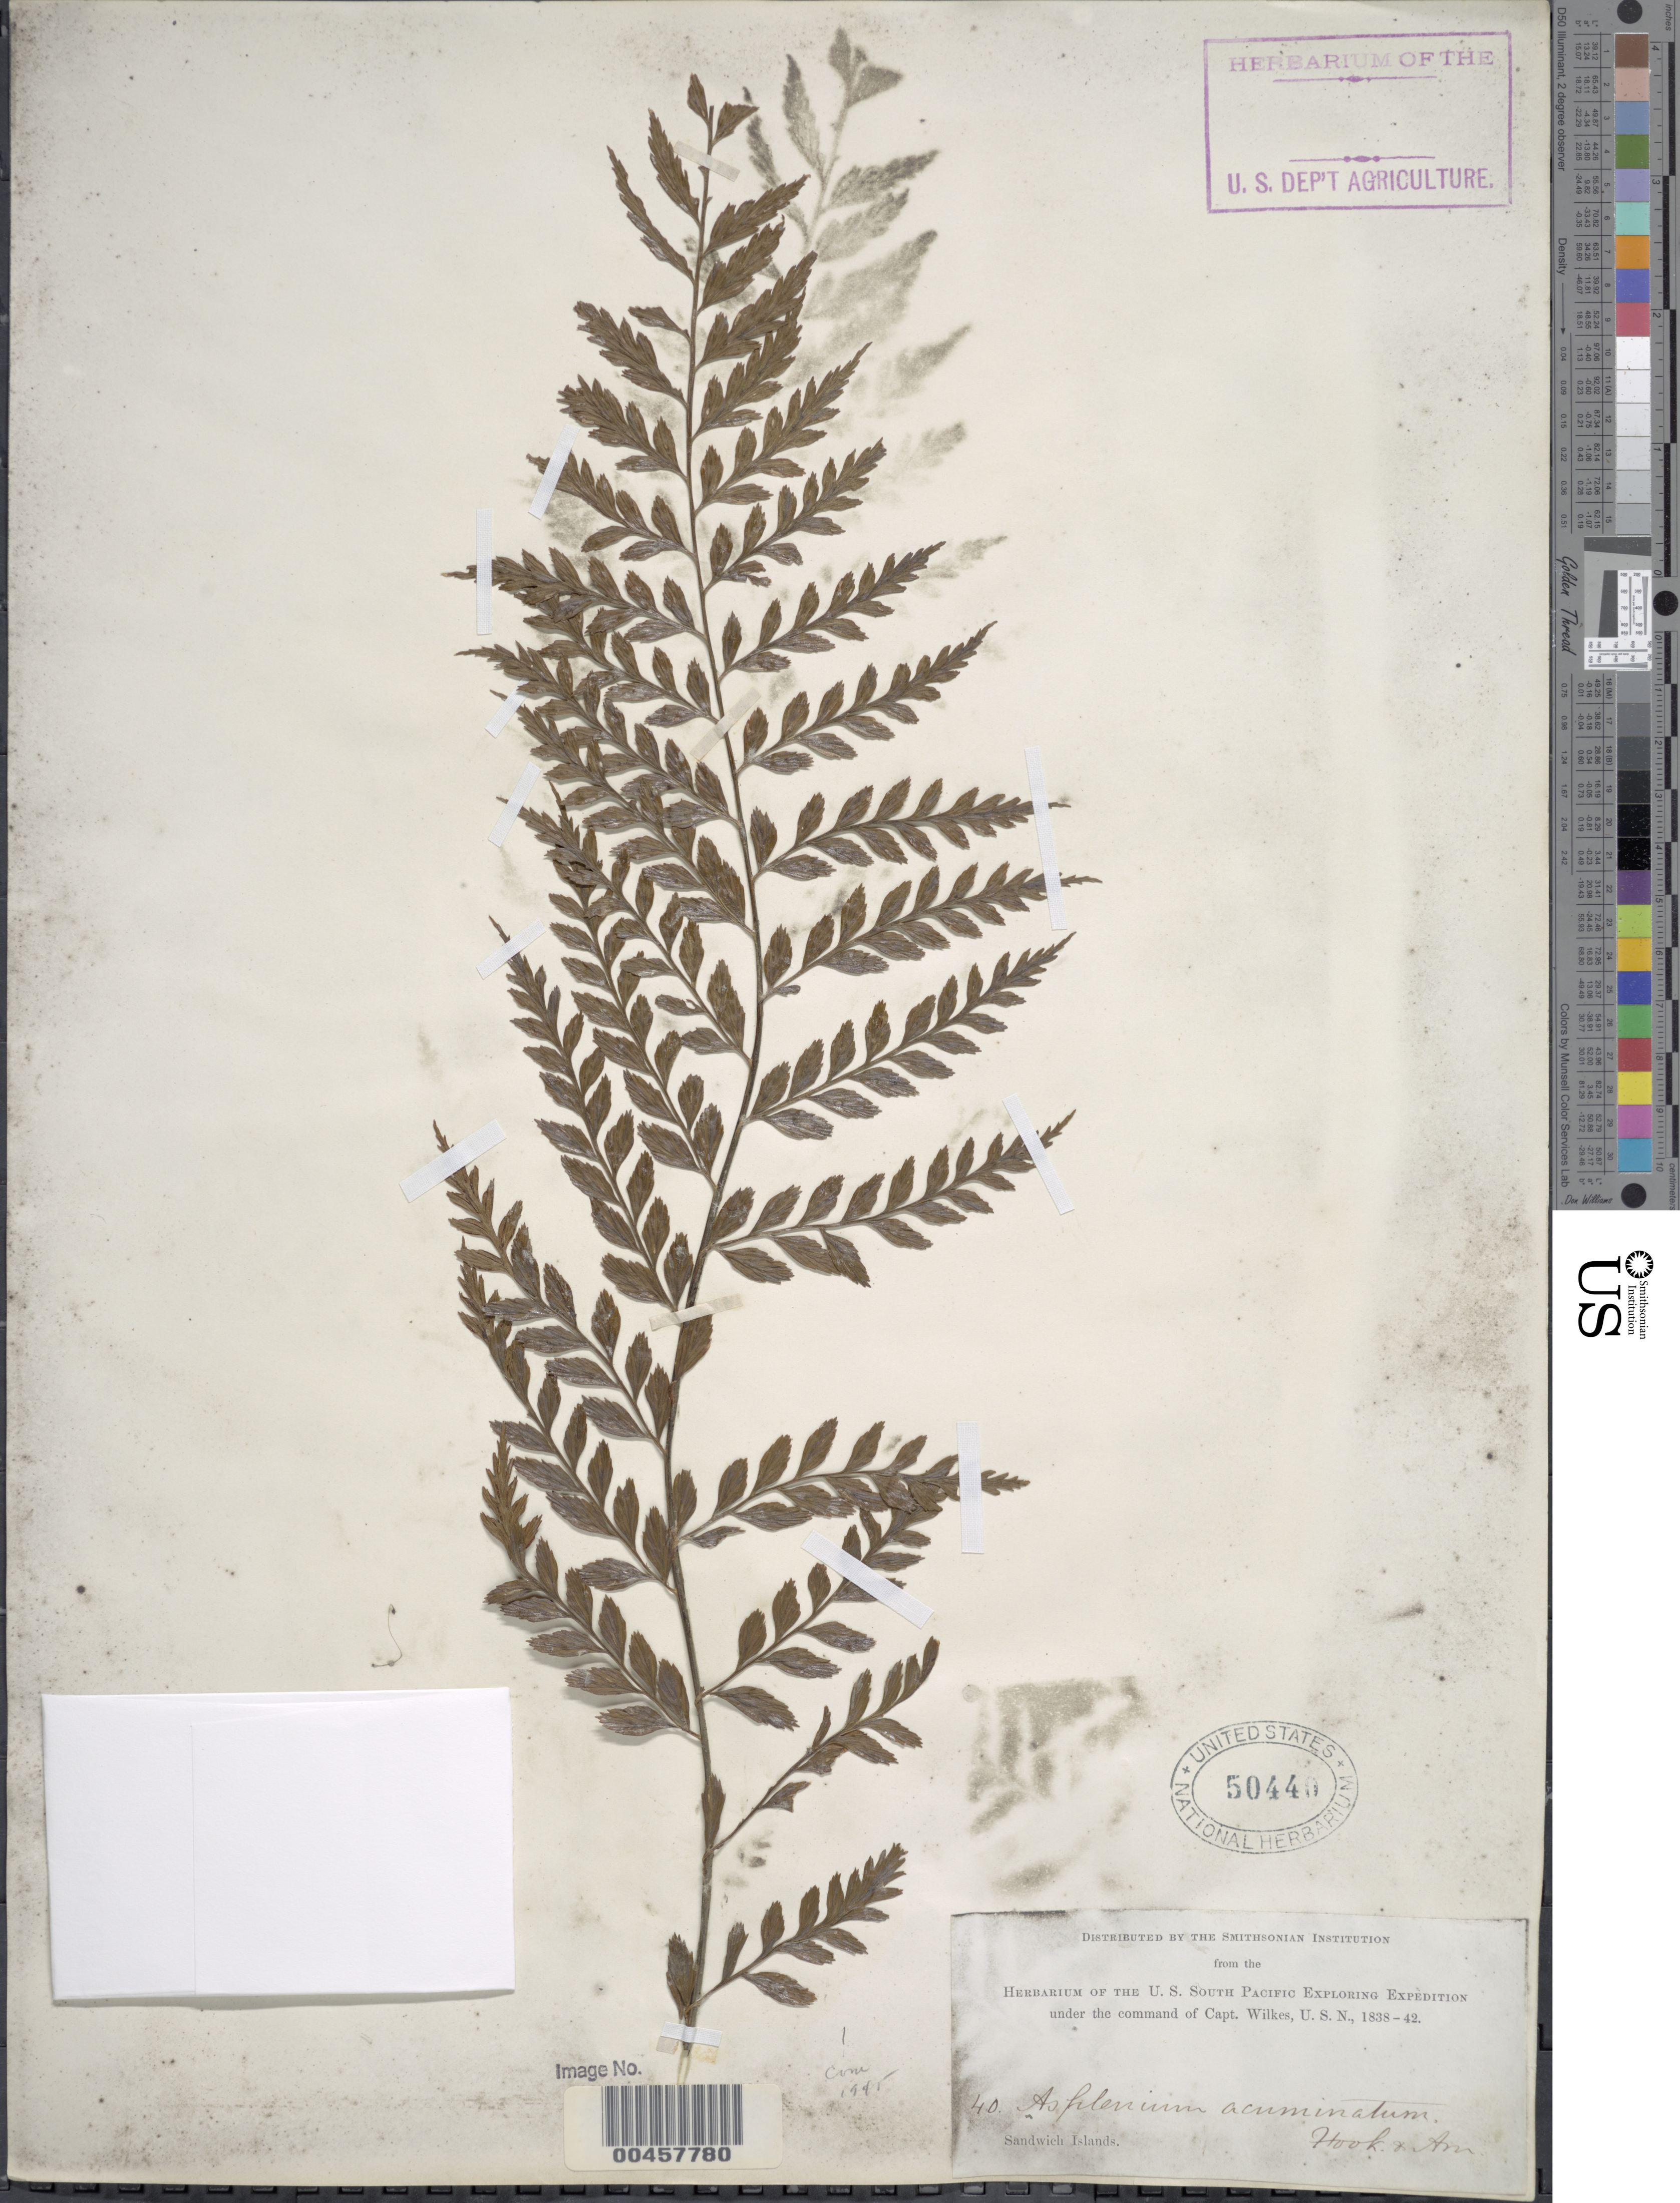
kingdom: Plantae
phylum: Tracheophyta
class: Polypodiopsida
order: Polypodiales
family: Aspleniaceae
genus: Asplenium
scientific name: Asplenium acuminatum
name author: Hook. & Arn.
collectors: Wilkes Explor. Exped.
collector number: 40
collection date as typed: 1838 to -- --- 1842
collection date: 1838/1842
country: United States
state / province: Hawaii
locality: Sandwich Islands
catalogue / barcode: US 50440